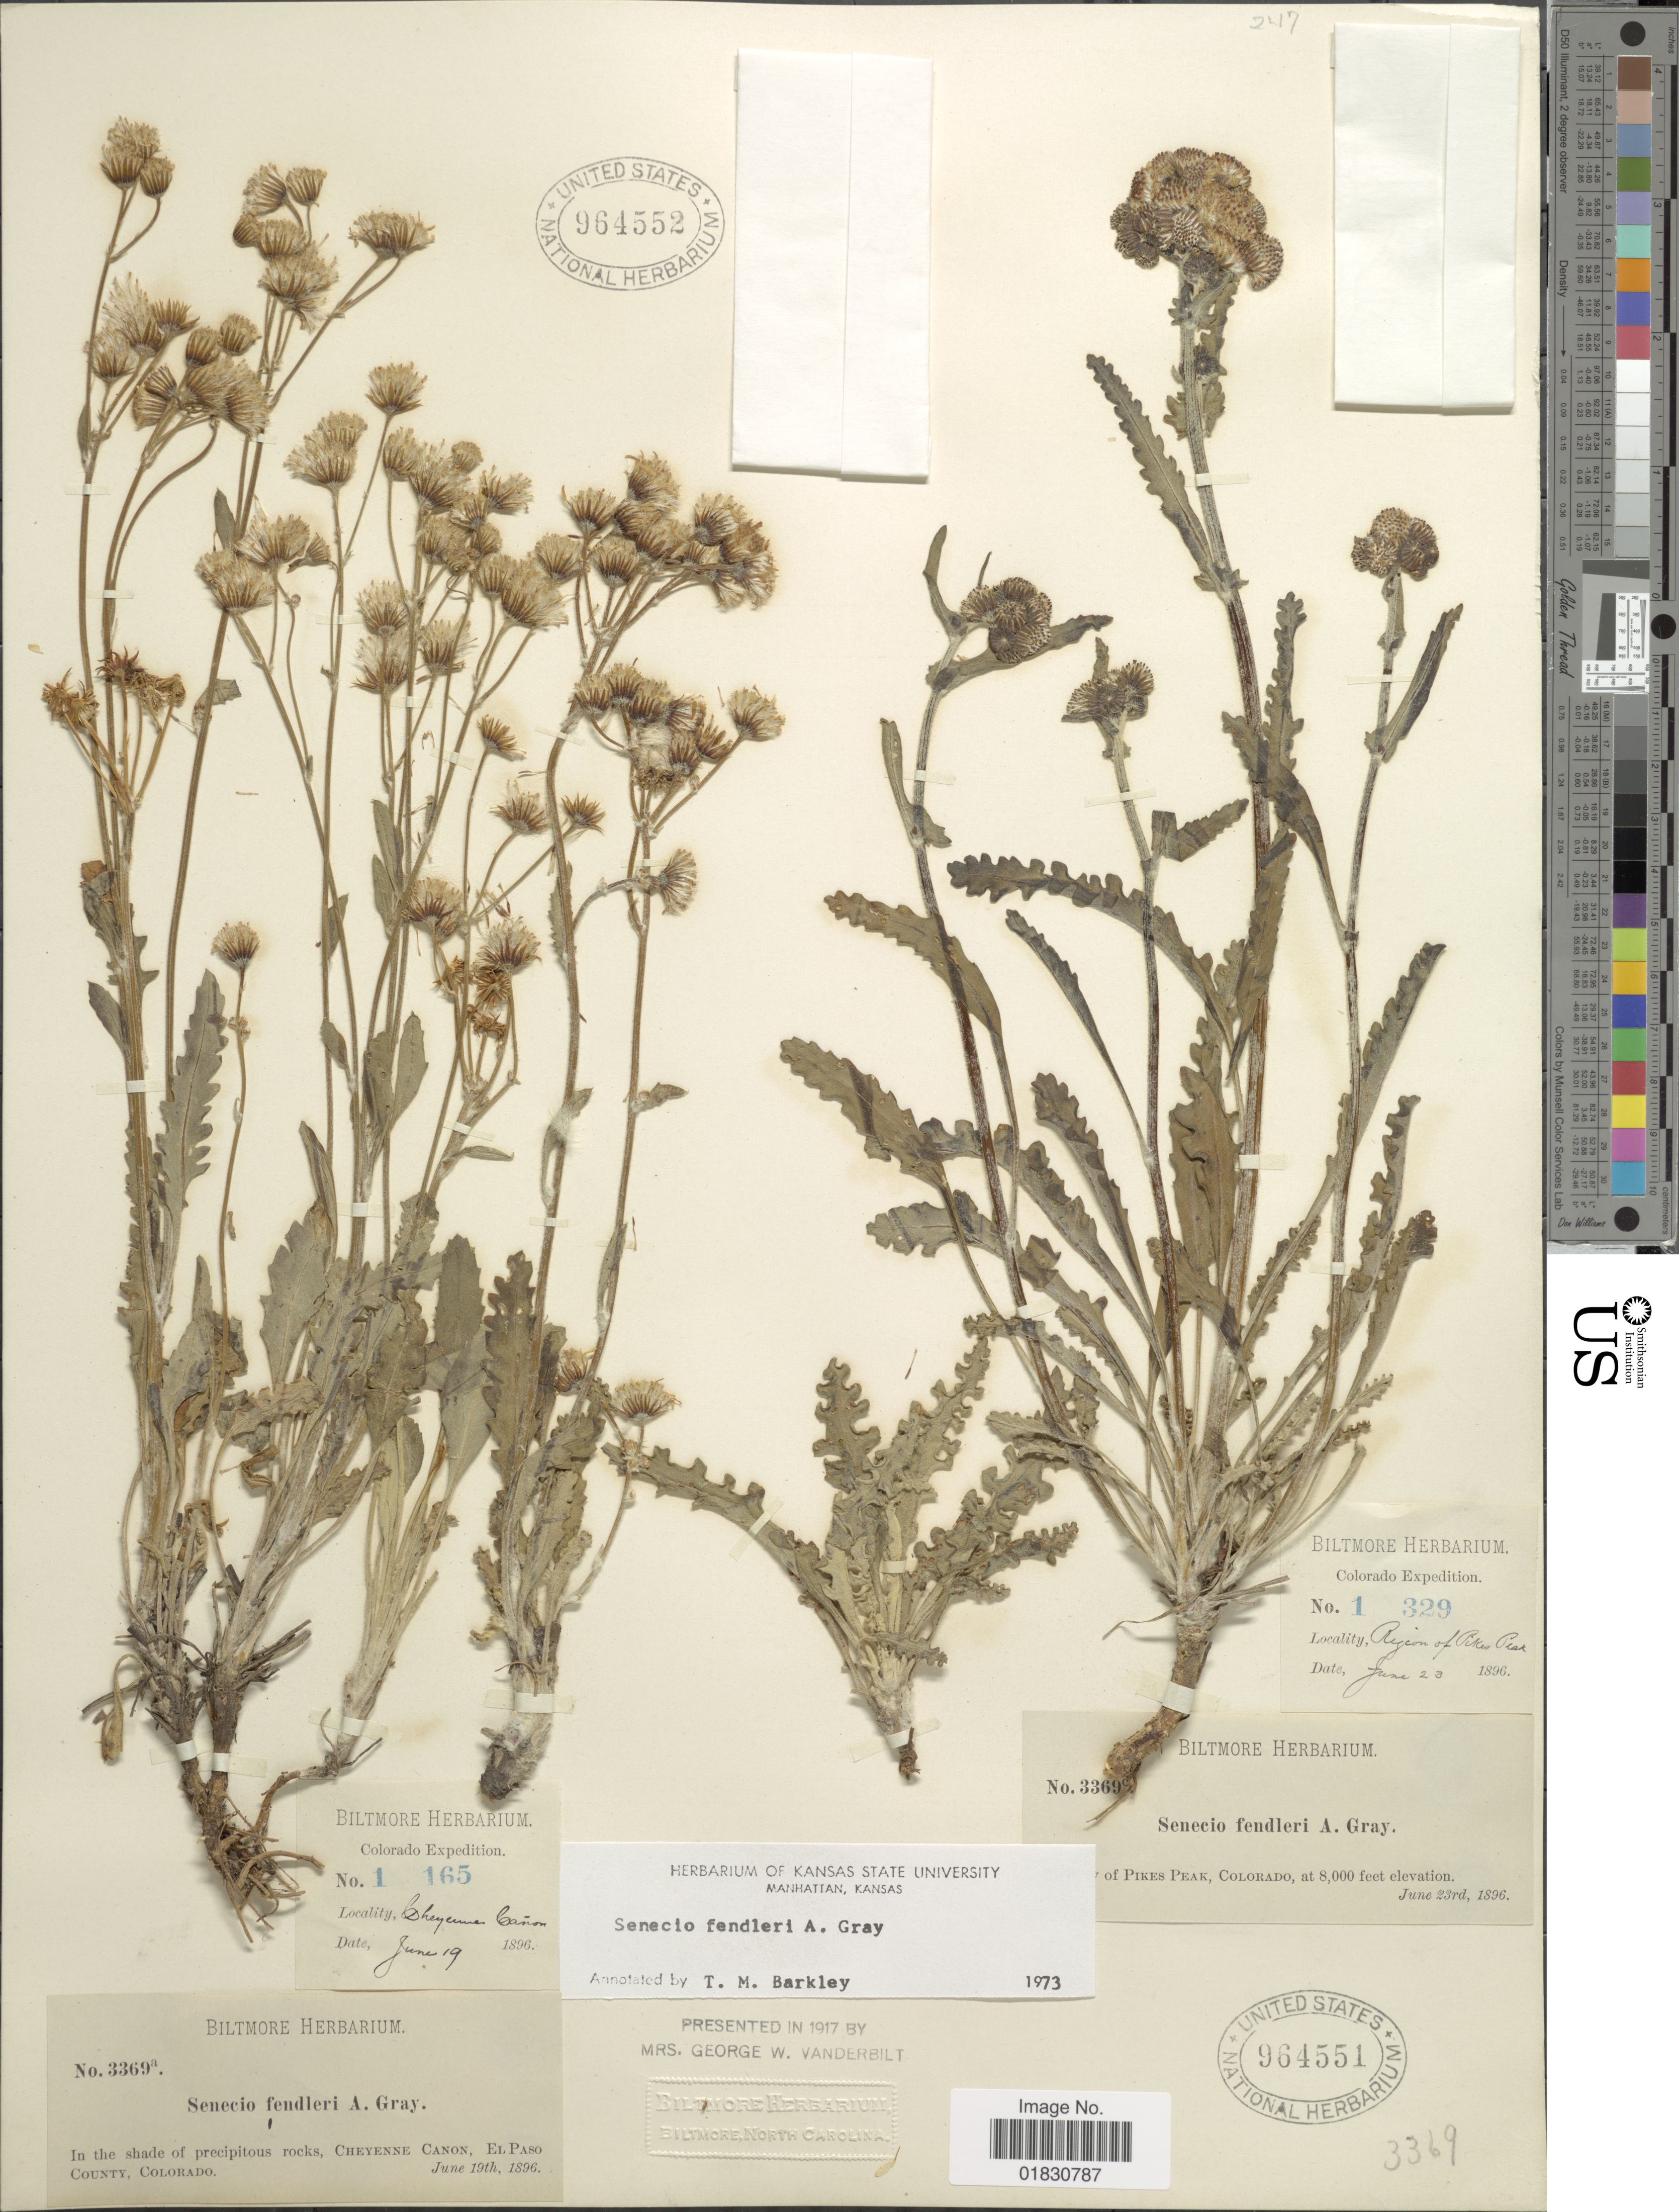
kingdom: Plantae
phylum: Tracheophyta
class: Magnoliopsida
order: Asterales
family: Asteraceae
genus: Packera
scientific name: Packera fendleri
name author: (A. Gray) W.A. Weber & Á. Löve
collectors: ex herb. Biltmore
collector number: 3369c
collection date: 1896-06-23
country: United States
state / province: Colorado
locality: [illegible text] of Pikes Peak, Colorado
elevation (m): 2438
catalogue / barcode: US 964551-2